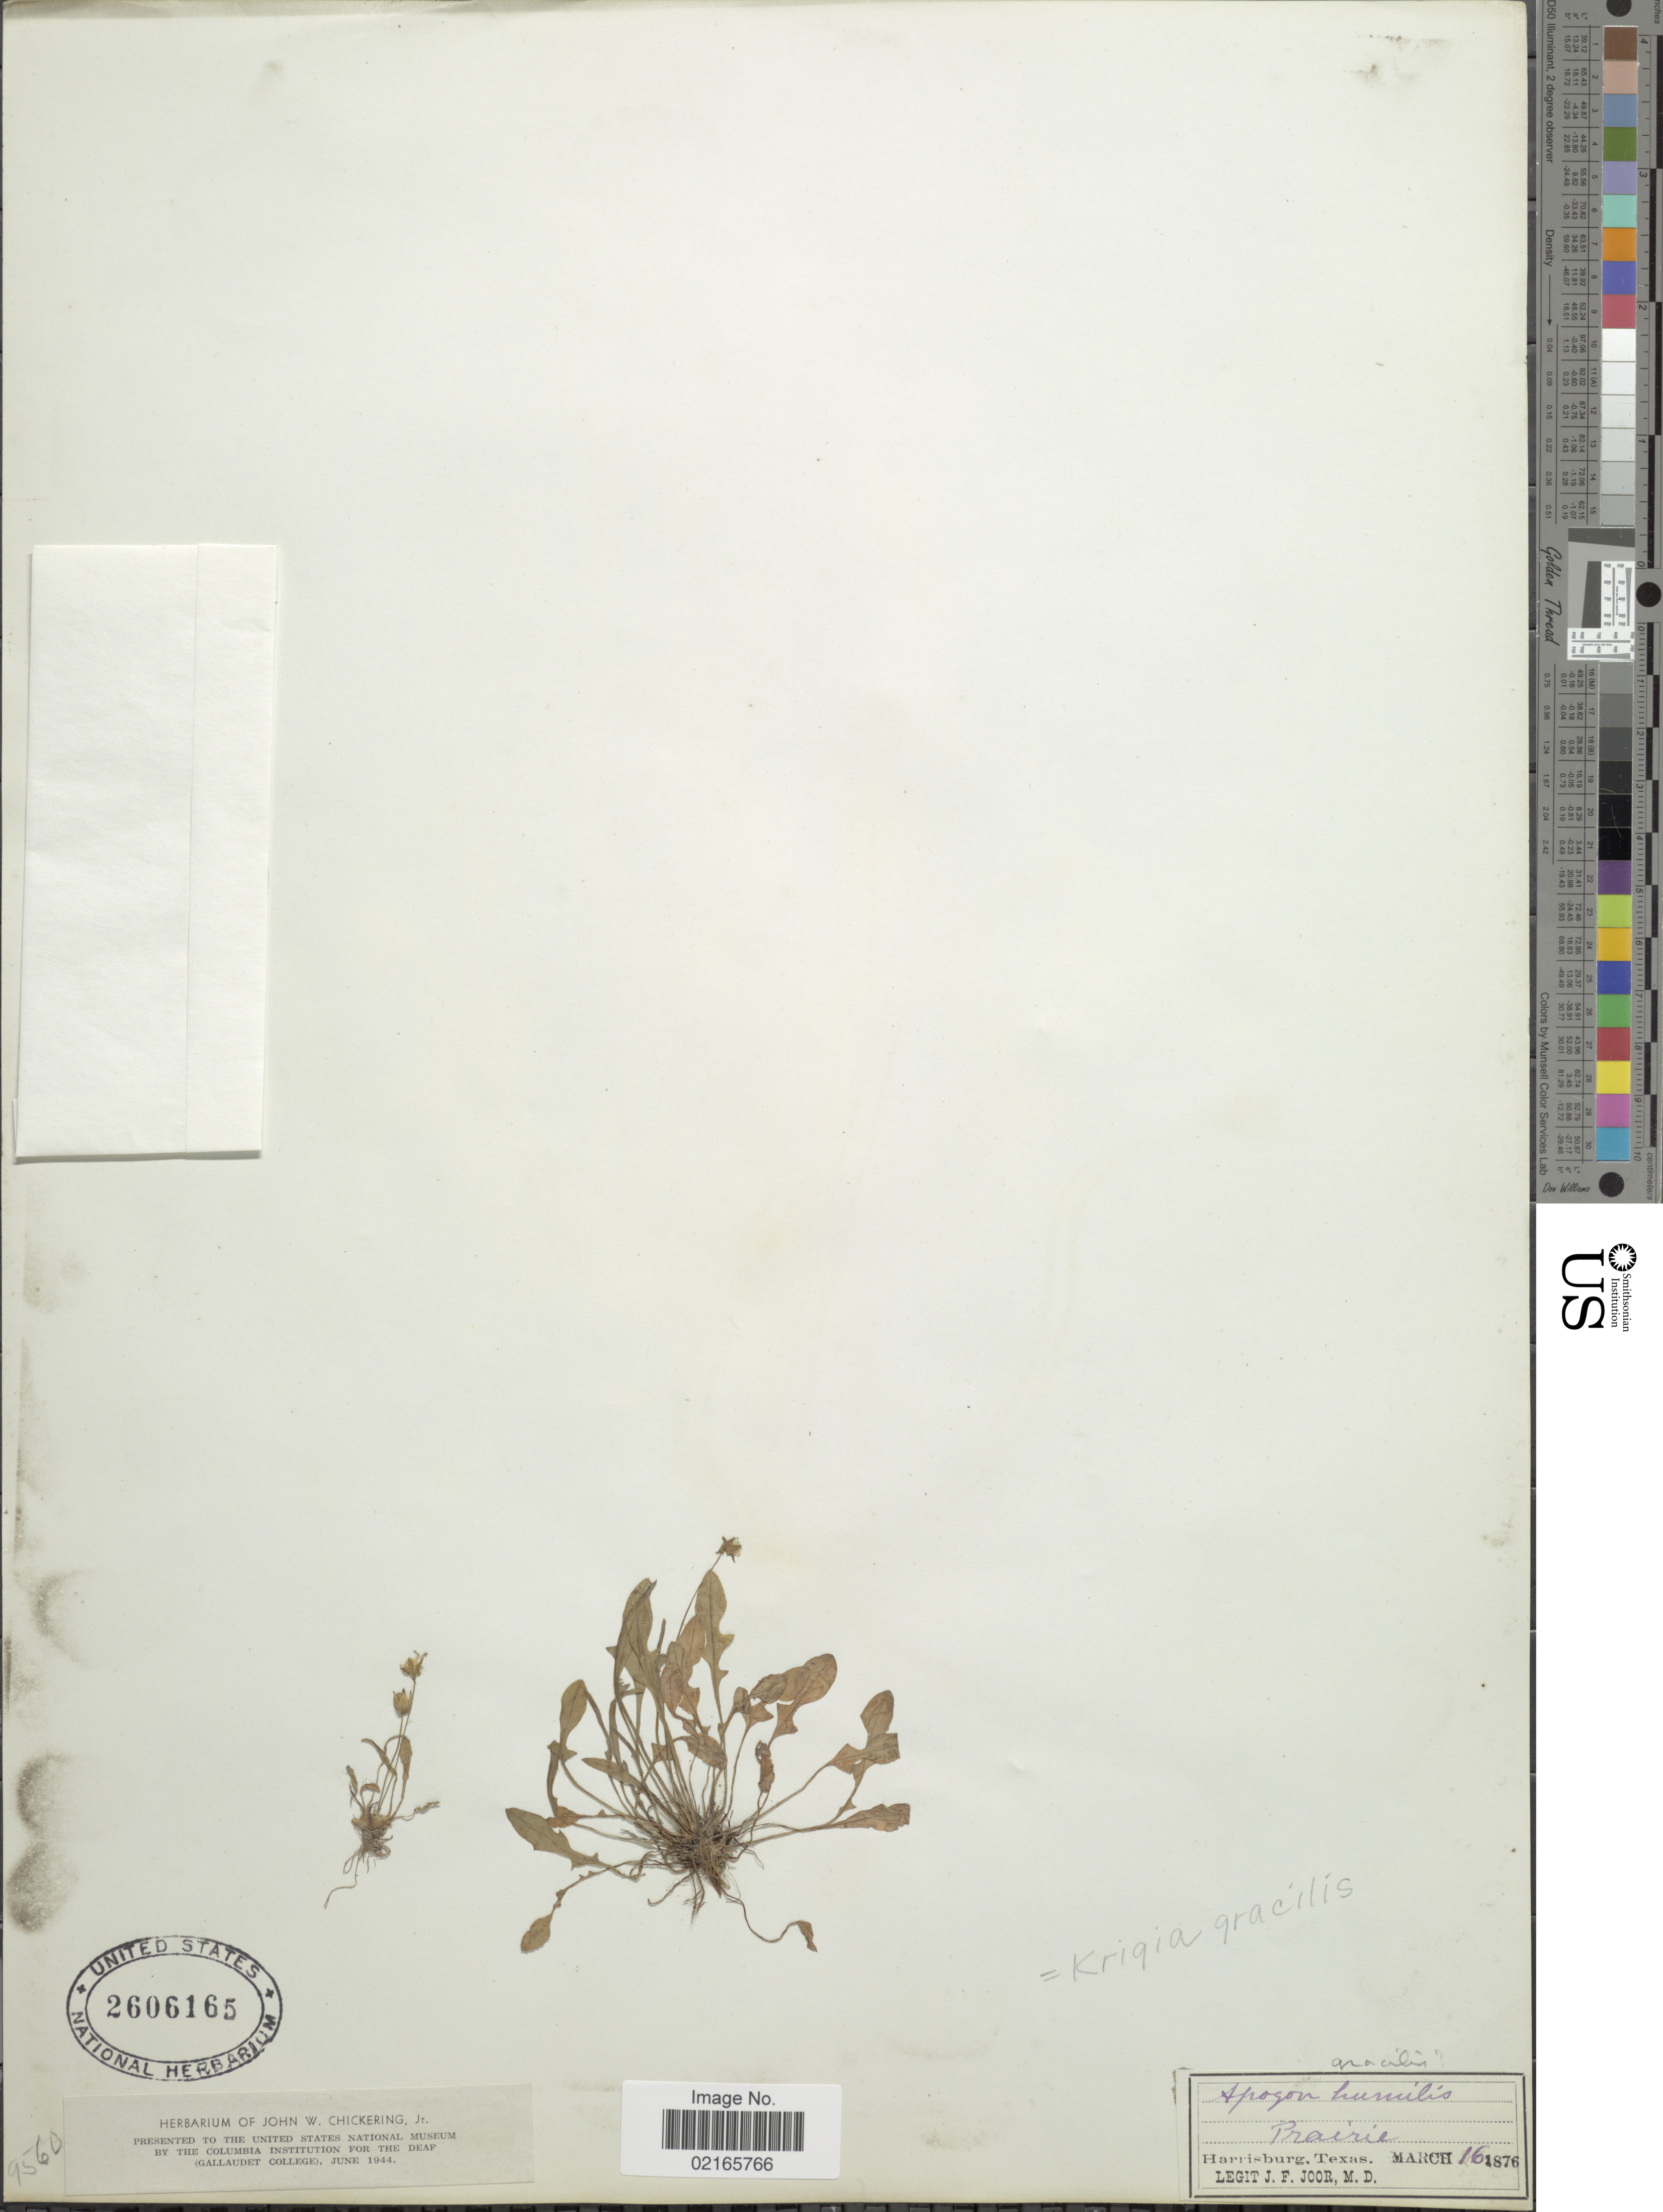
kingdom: Plantae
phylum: Tracheophyta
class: Magnoliopsida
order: Asterales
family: Asteraceae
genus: Krigia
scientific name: Krigia cespitosa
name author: (Raf.) K.L. Chambers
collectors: J. F. Joor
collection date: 1876-03-16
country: United States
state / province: Texas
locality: Prairie, Harrisburg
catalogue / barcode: US 2606165